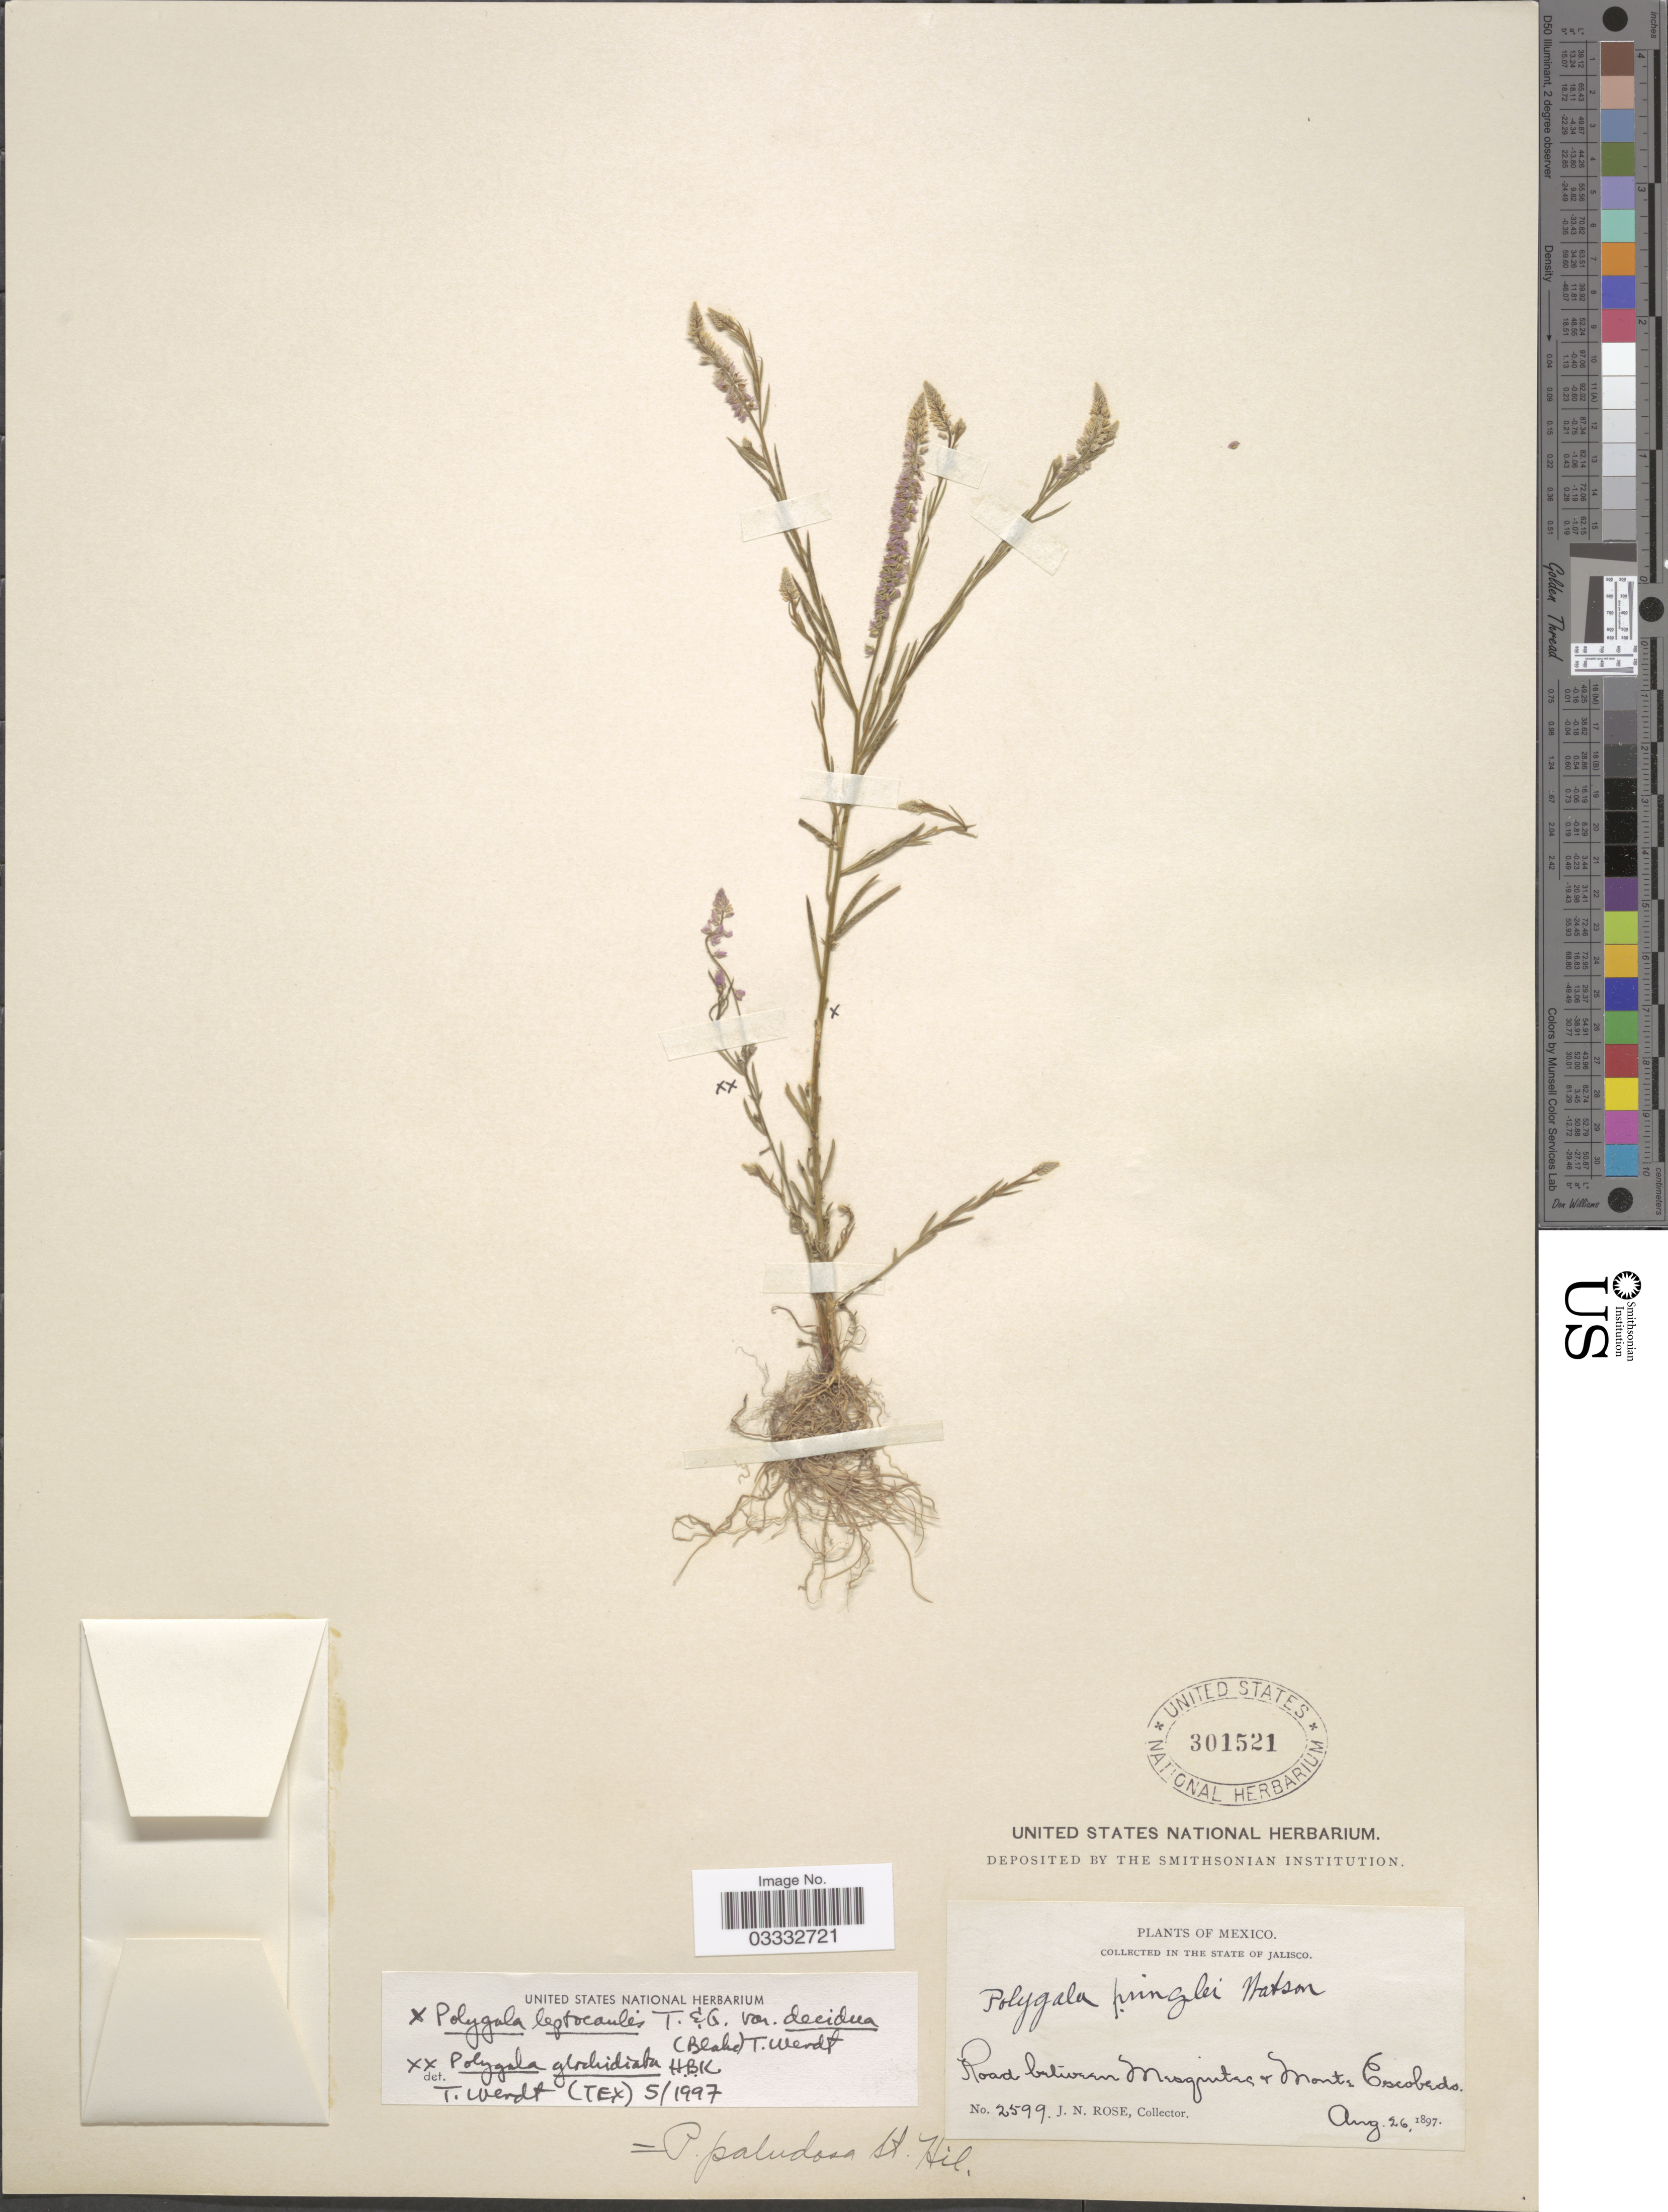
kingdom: Plantae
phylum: Tracheophyta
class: Magnoliopsida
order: Fabales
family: Polygalaceae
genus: Polygala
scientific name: Polygala leptocaulis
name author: Torr. & A. Gray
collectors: J. N. Rose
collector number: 2599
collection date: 1897-08-26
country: Mexico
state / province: Jalisco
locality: Road between Mesquites & Monte Escobedo.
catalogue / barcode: US 301521